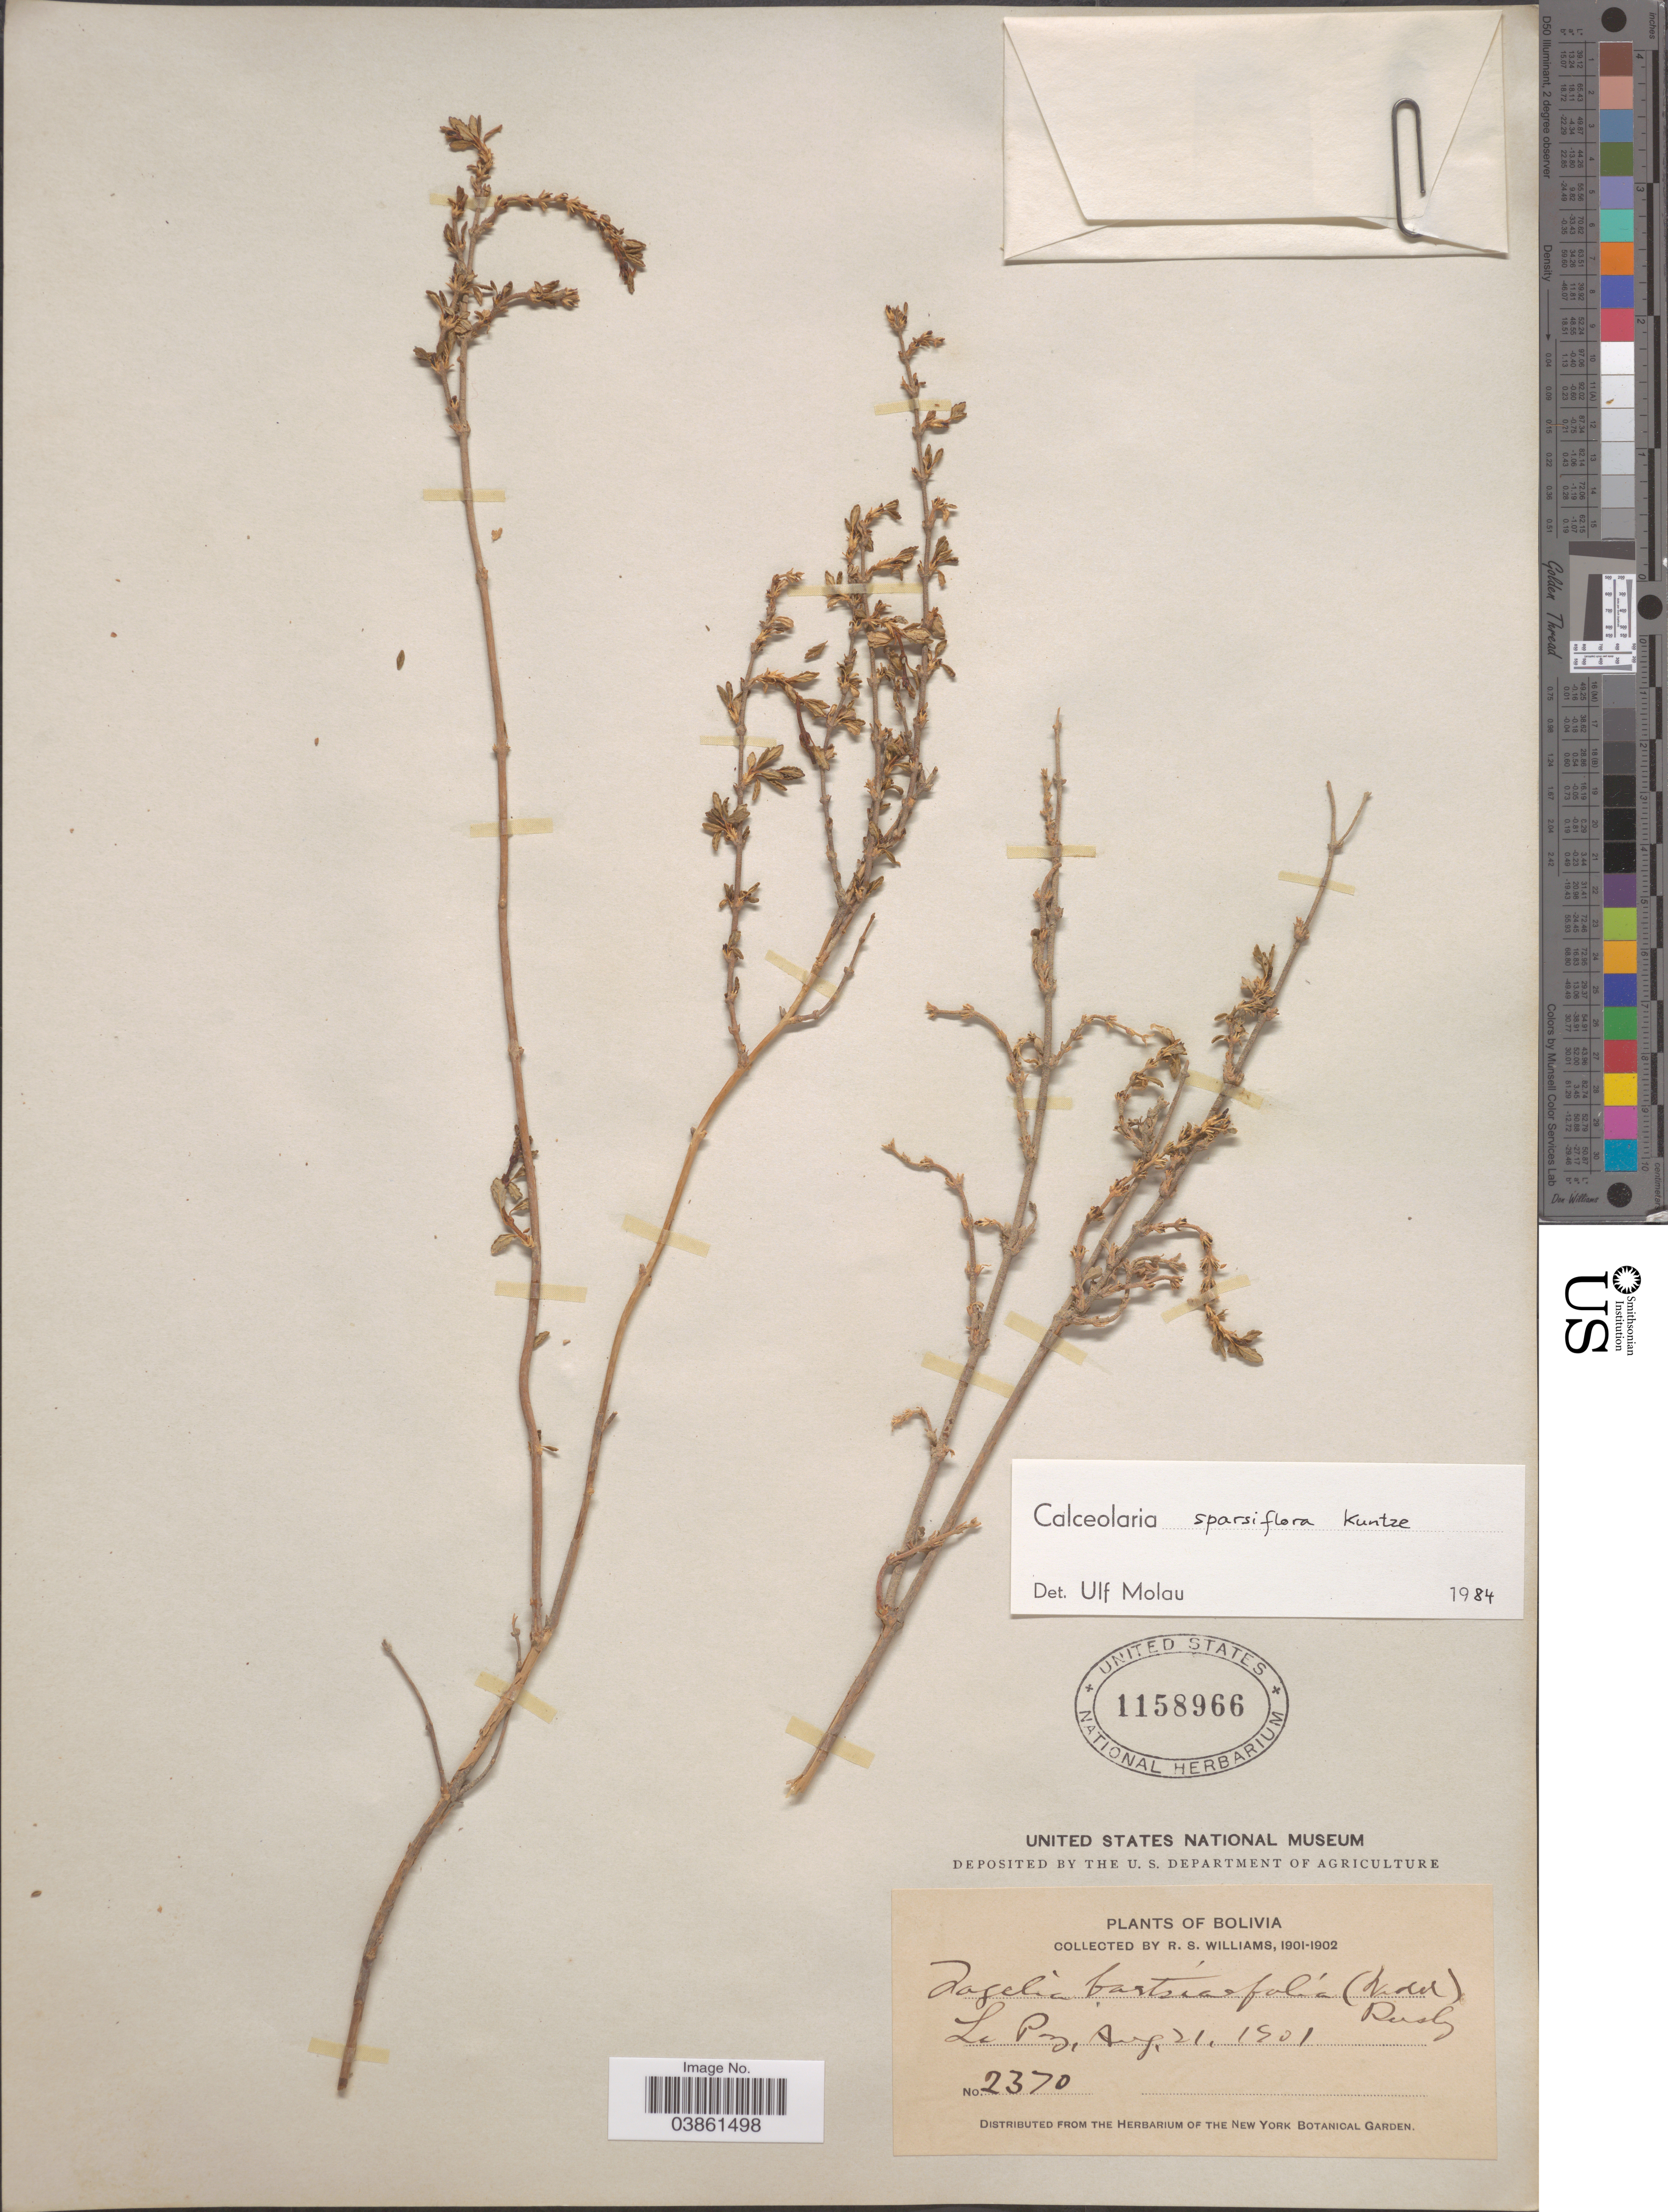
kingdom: Plantae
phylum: Tracheophyta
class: Magnoliopsida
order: Lamiales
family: Calceolariaceae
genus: Calceolaria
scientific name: Calceolaria sparsiflora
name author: Kuntze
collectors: R. S. Williams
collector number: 2370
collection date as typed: Aug. 21, 1901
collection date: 1901-08-21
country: Bolivia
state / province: La Paz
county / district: Murillo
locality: La Paz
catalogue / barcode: US 1158966